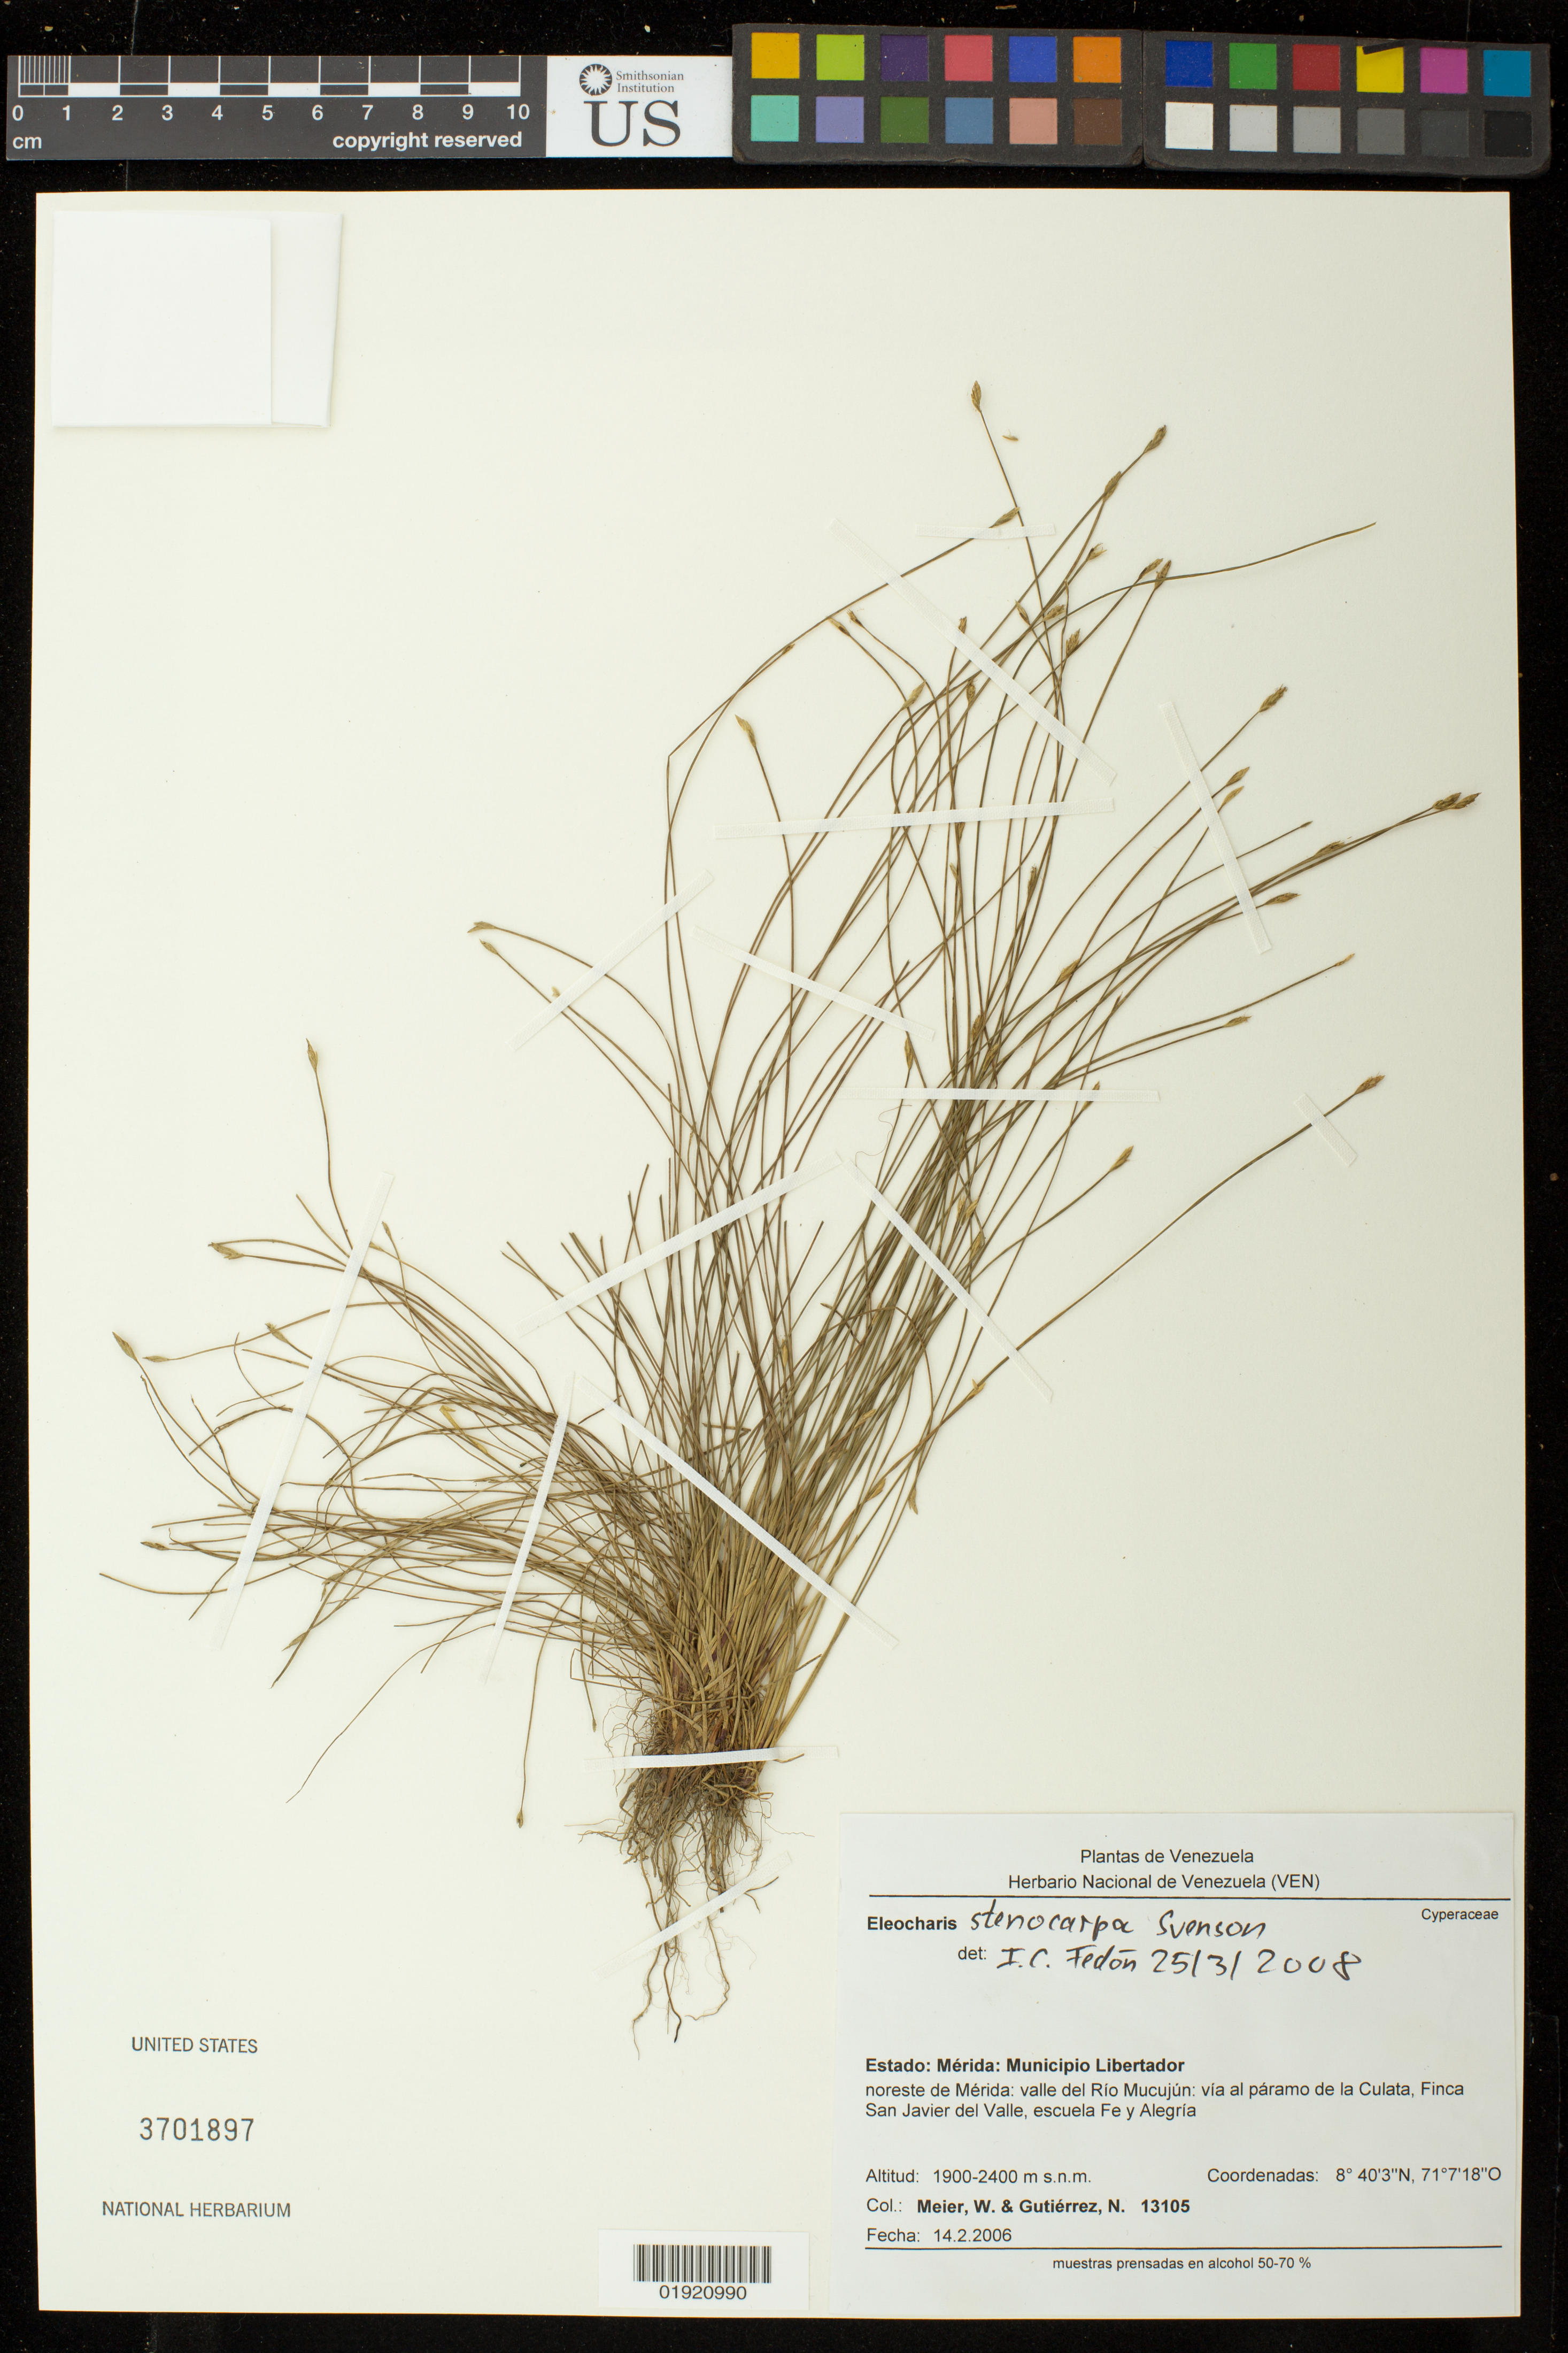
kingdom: Plantae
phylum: Tracheophyta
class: Liliopsida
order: Poales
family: Cyperaceae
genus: Eleocharis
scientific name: Eleocharis stenocarpa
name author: Svenson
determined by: Fedon, I. C.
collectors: W. Meier & N. Gutierrez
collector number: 13105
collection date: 2006-02-14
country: Venezuela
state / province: Mérida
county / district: Libertador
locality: Estado: Merida: Municipio Libertador. noreste de Merida: valle del Rio Mucujun: via al paramo de la Culata, Finca San Javier del Valle, escuela Fe y Alegria.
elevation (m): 1900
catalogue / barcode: US 3701897